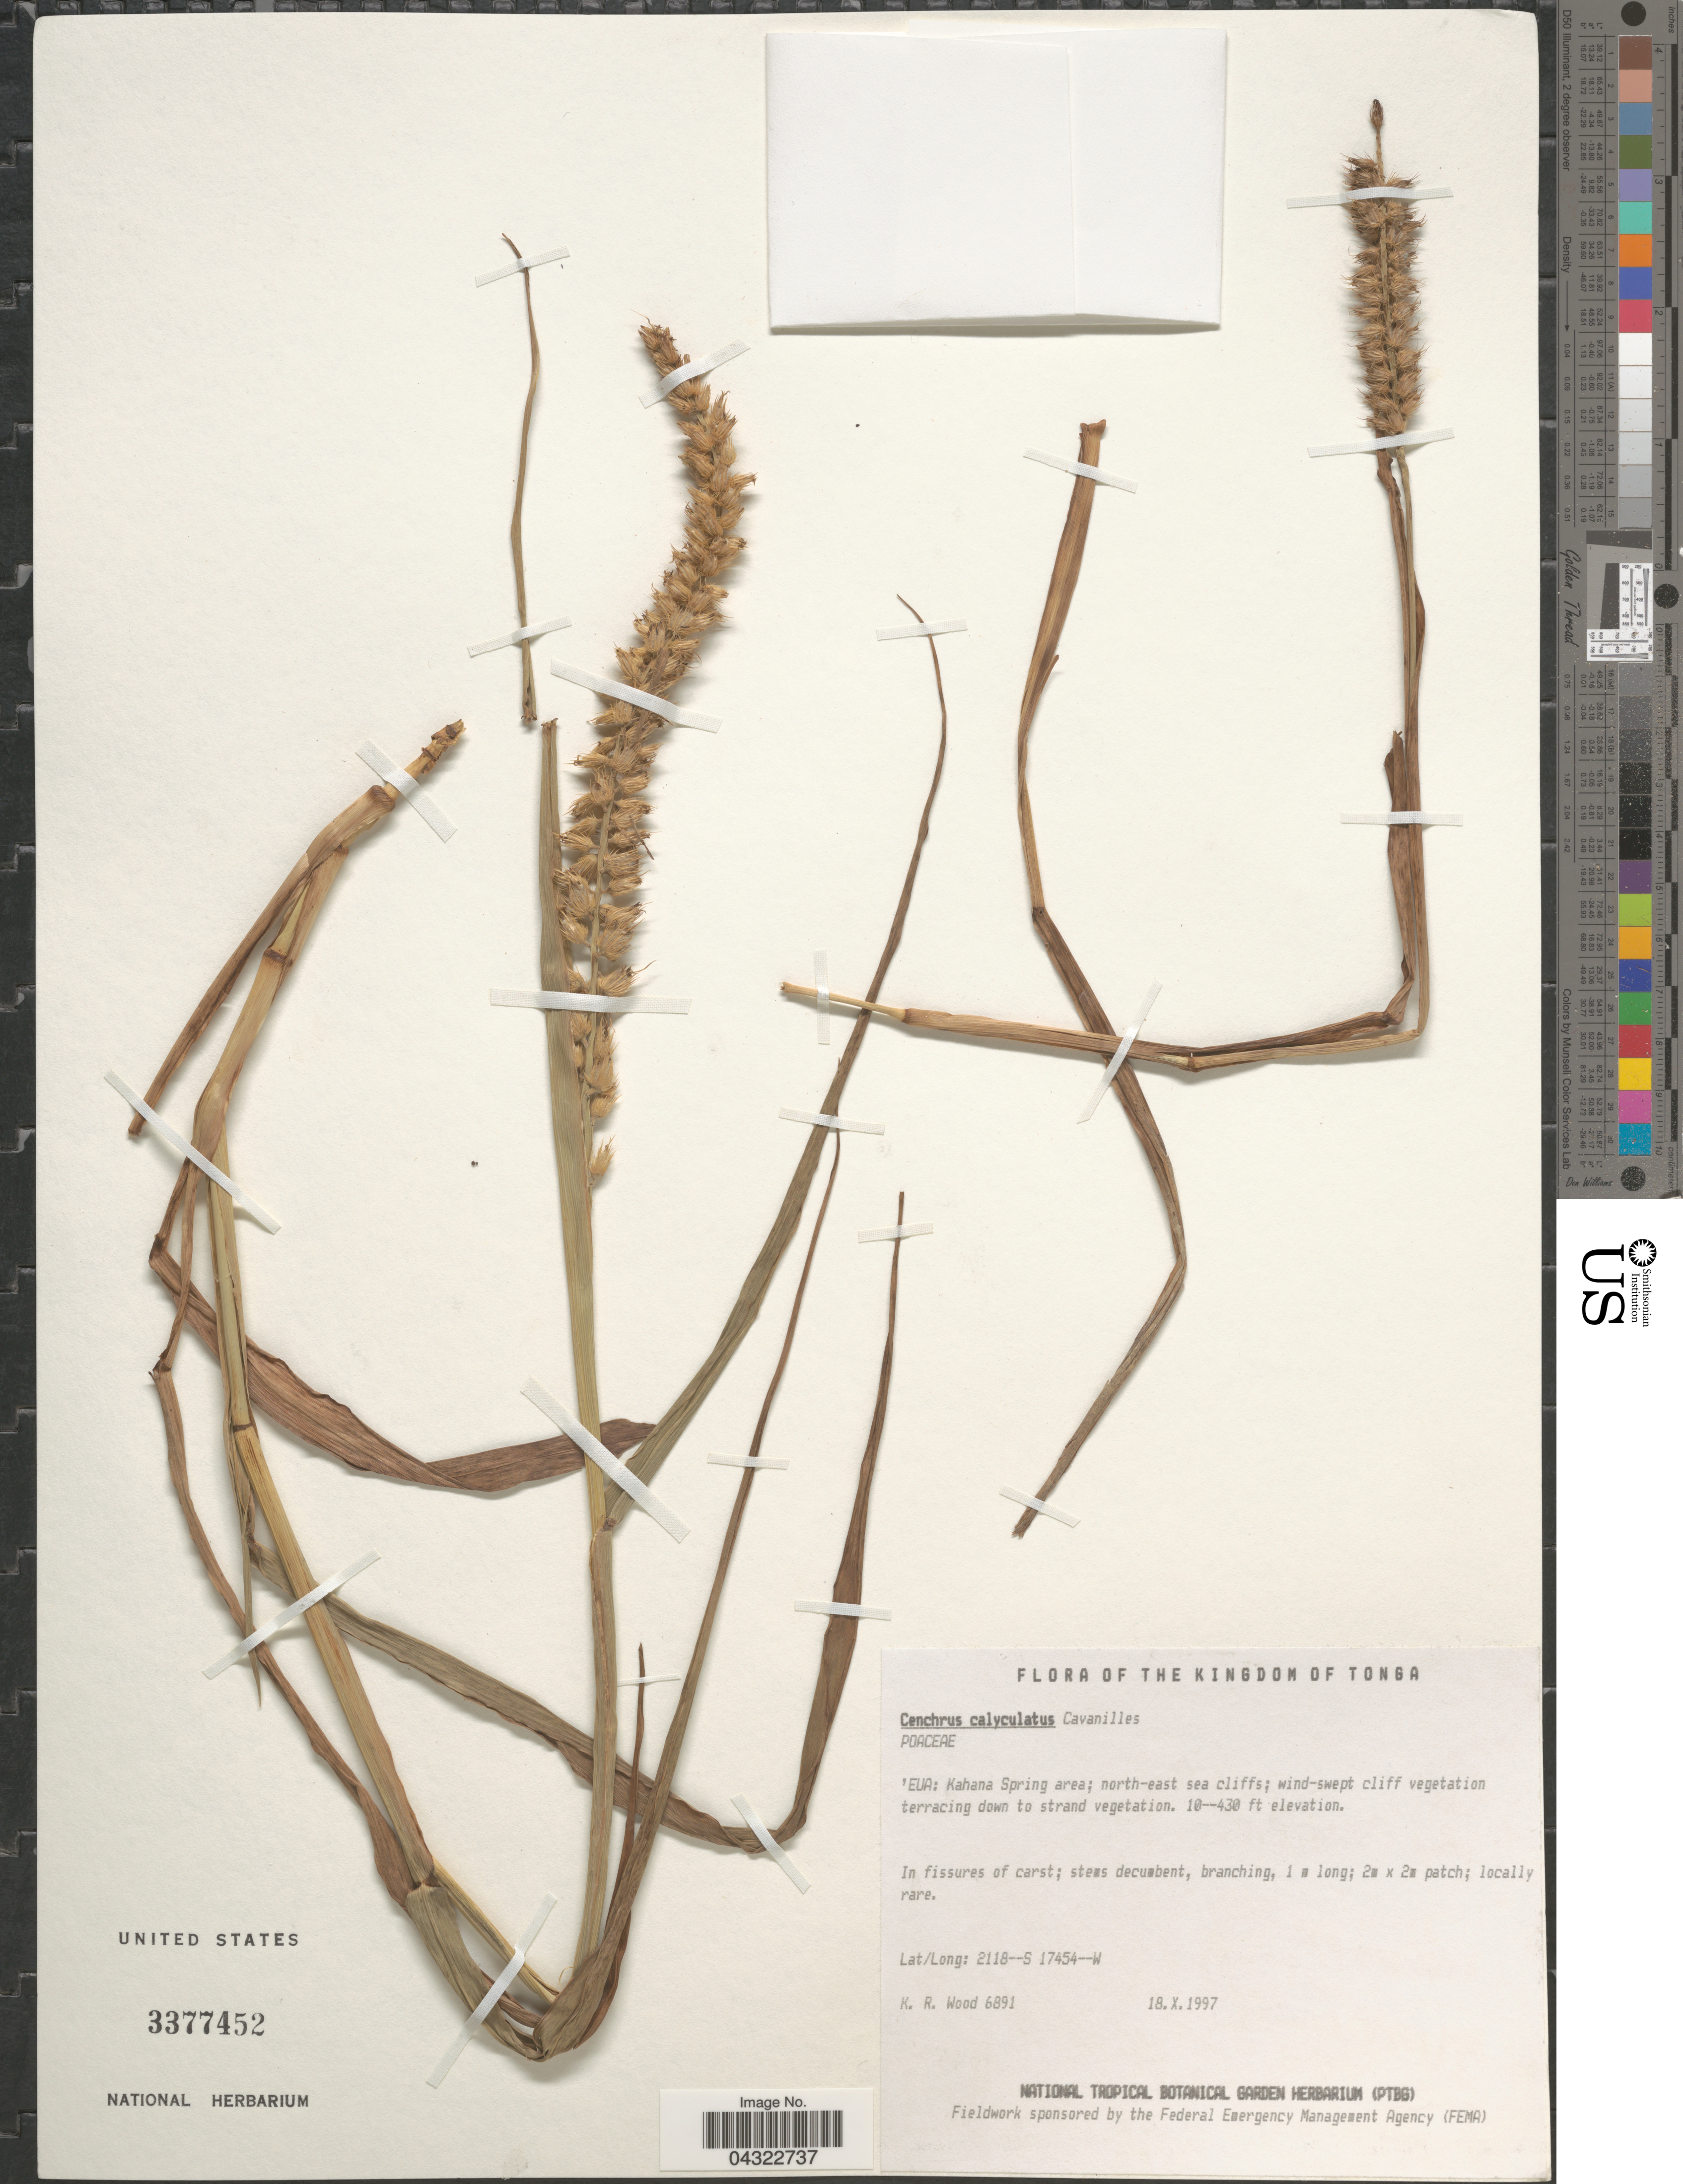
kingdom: Plantae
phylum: Tracheophyta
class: Liliopsida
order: Poales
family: Poaceae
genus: Cenchrus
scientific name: Cenchrus caliculatus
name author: Cav.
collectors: K. R. Wood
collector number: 6891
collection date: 1997-10-18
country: Tonga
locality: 'EUA: Kahana Spring area; north-east sea cliffs; wind-swept cliff vegetation terracing down to strand vegetation.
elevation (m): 3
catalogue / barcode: US 3377452